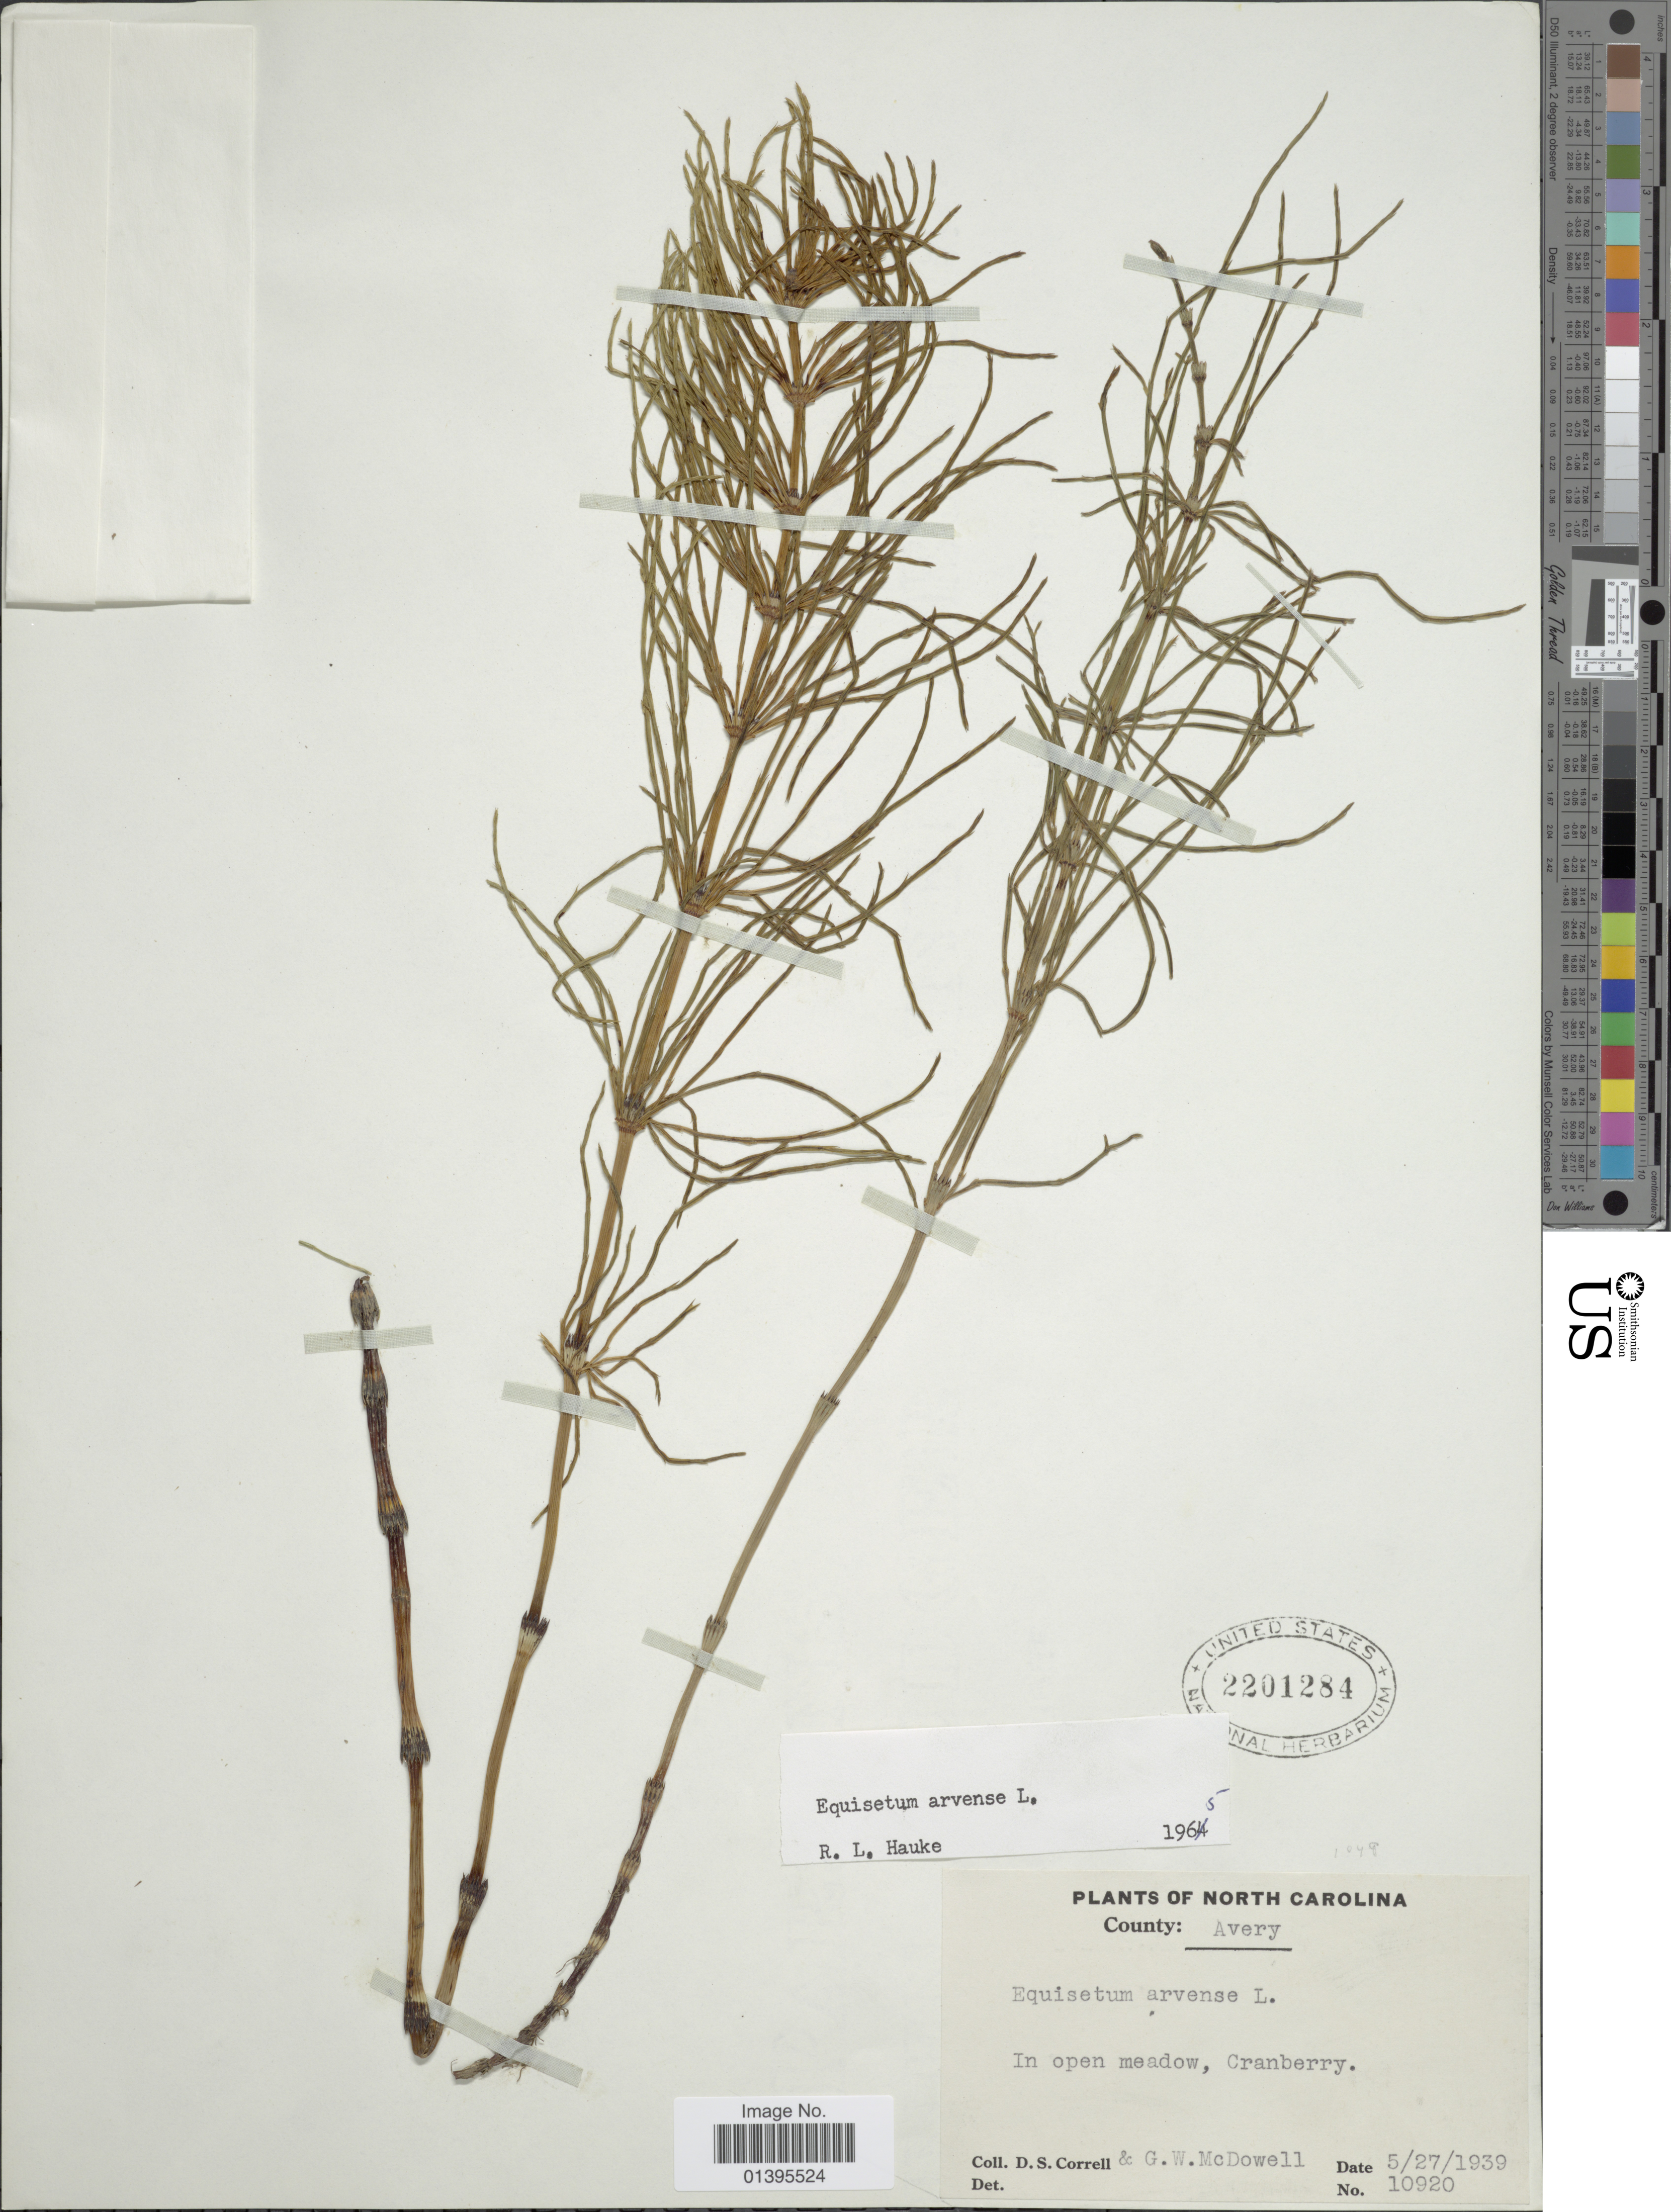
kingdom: Plantae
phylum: Tracheophyta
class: Polypodiopsida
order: Equisetales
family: Equisetaceae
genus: Equisetum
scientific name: Equisetum arvense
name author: L.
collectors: D. S. Correll & G. McDowell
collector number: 10920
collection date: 1939-05-27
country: United States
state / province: North Carolina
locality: County Avery, Cranberry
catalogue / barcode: US 2201284